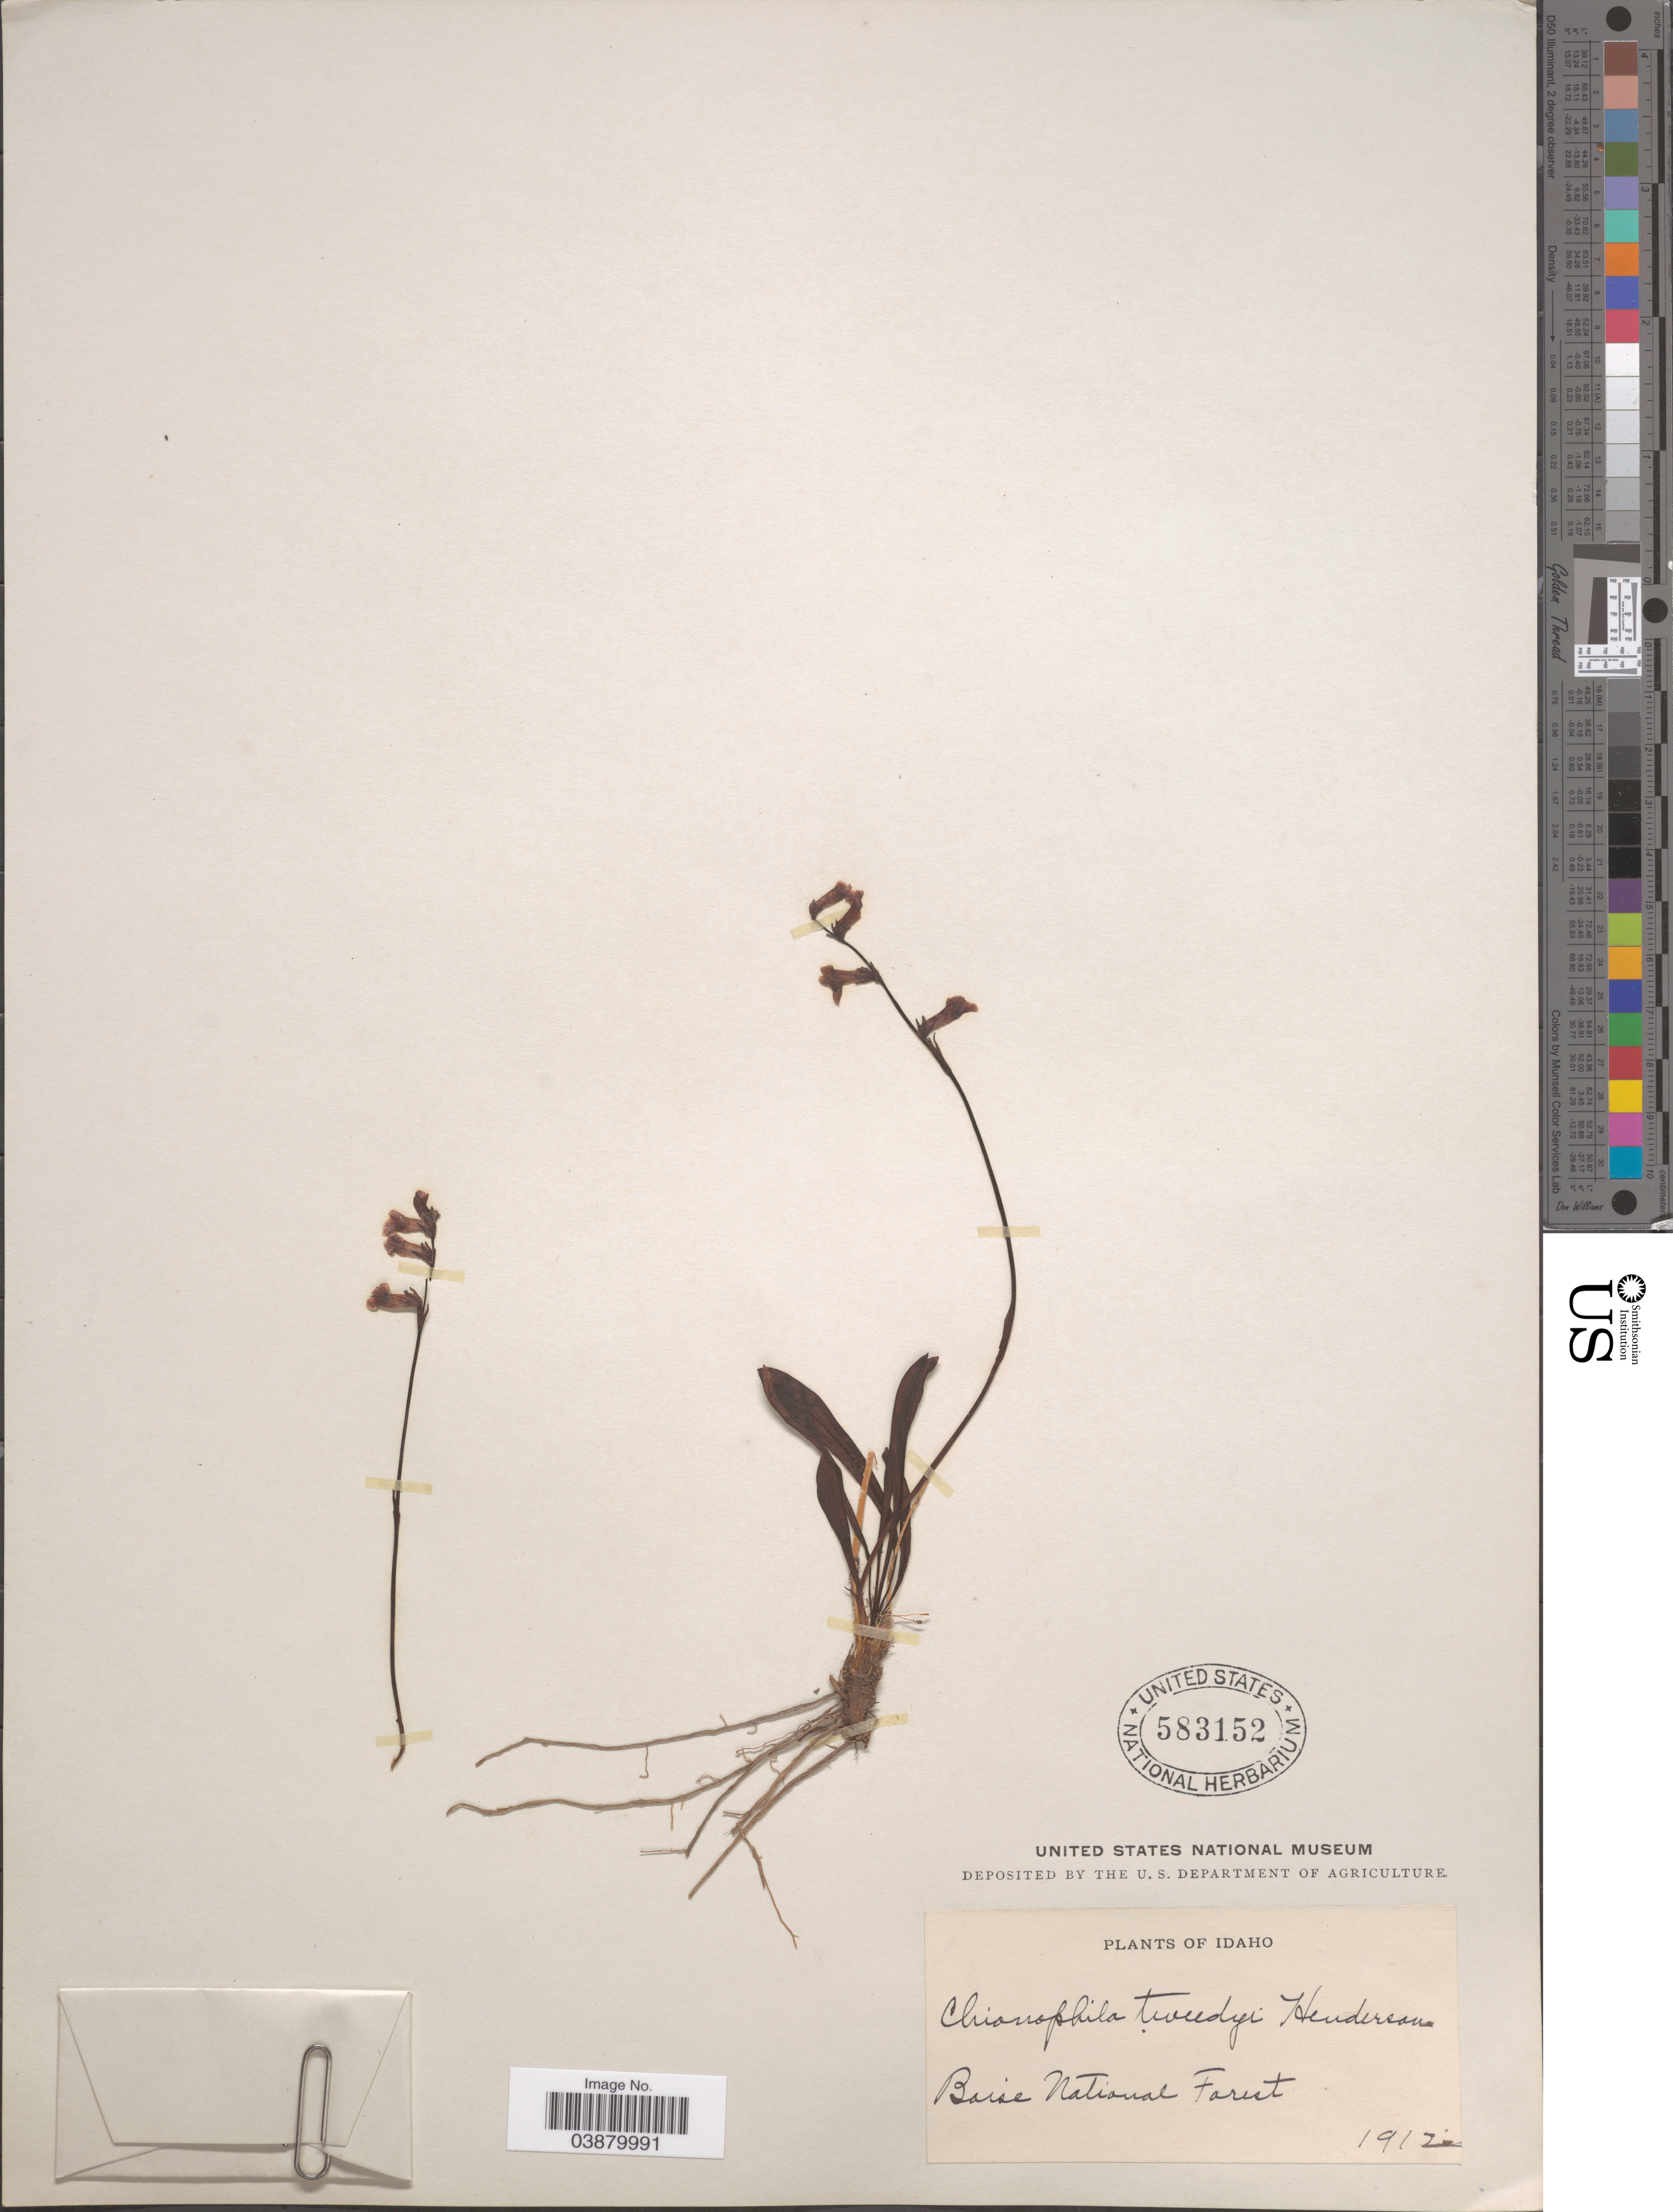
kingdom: Plantae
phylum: Tracheophyta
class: Magnoliopsida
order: Lamiales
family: Plantaginaceae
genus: Chionophila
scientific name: Chionophila tweedyi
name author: (Canby & Rose) Hend.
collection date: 1912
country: United States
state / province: Idaho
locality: Boise National Forest.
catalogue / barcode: US 583152